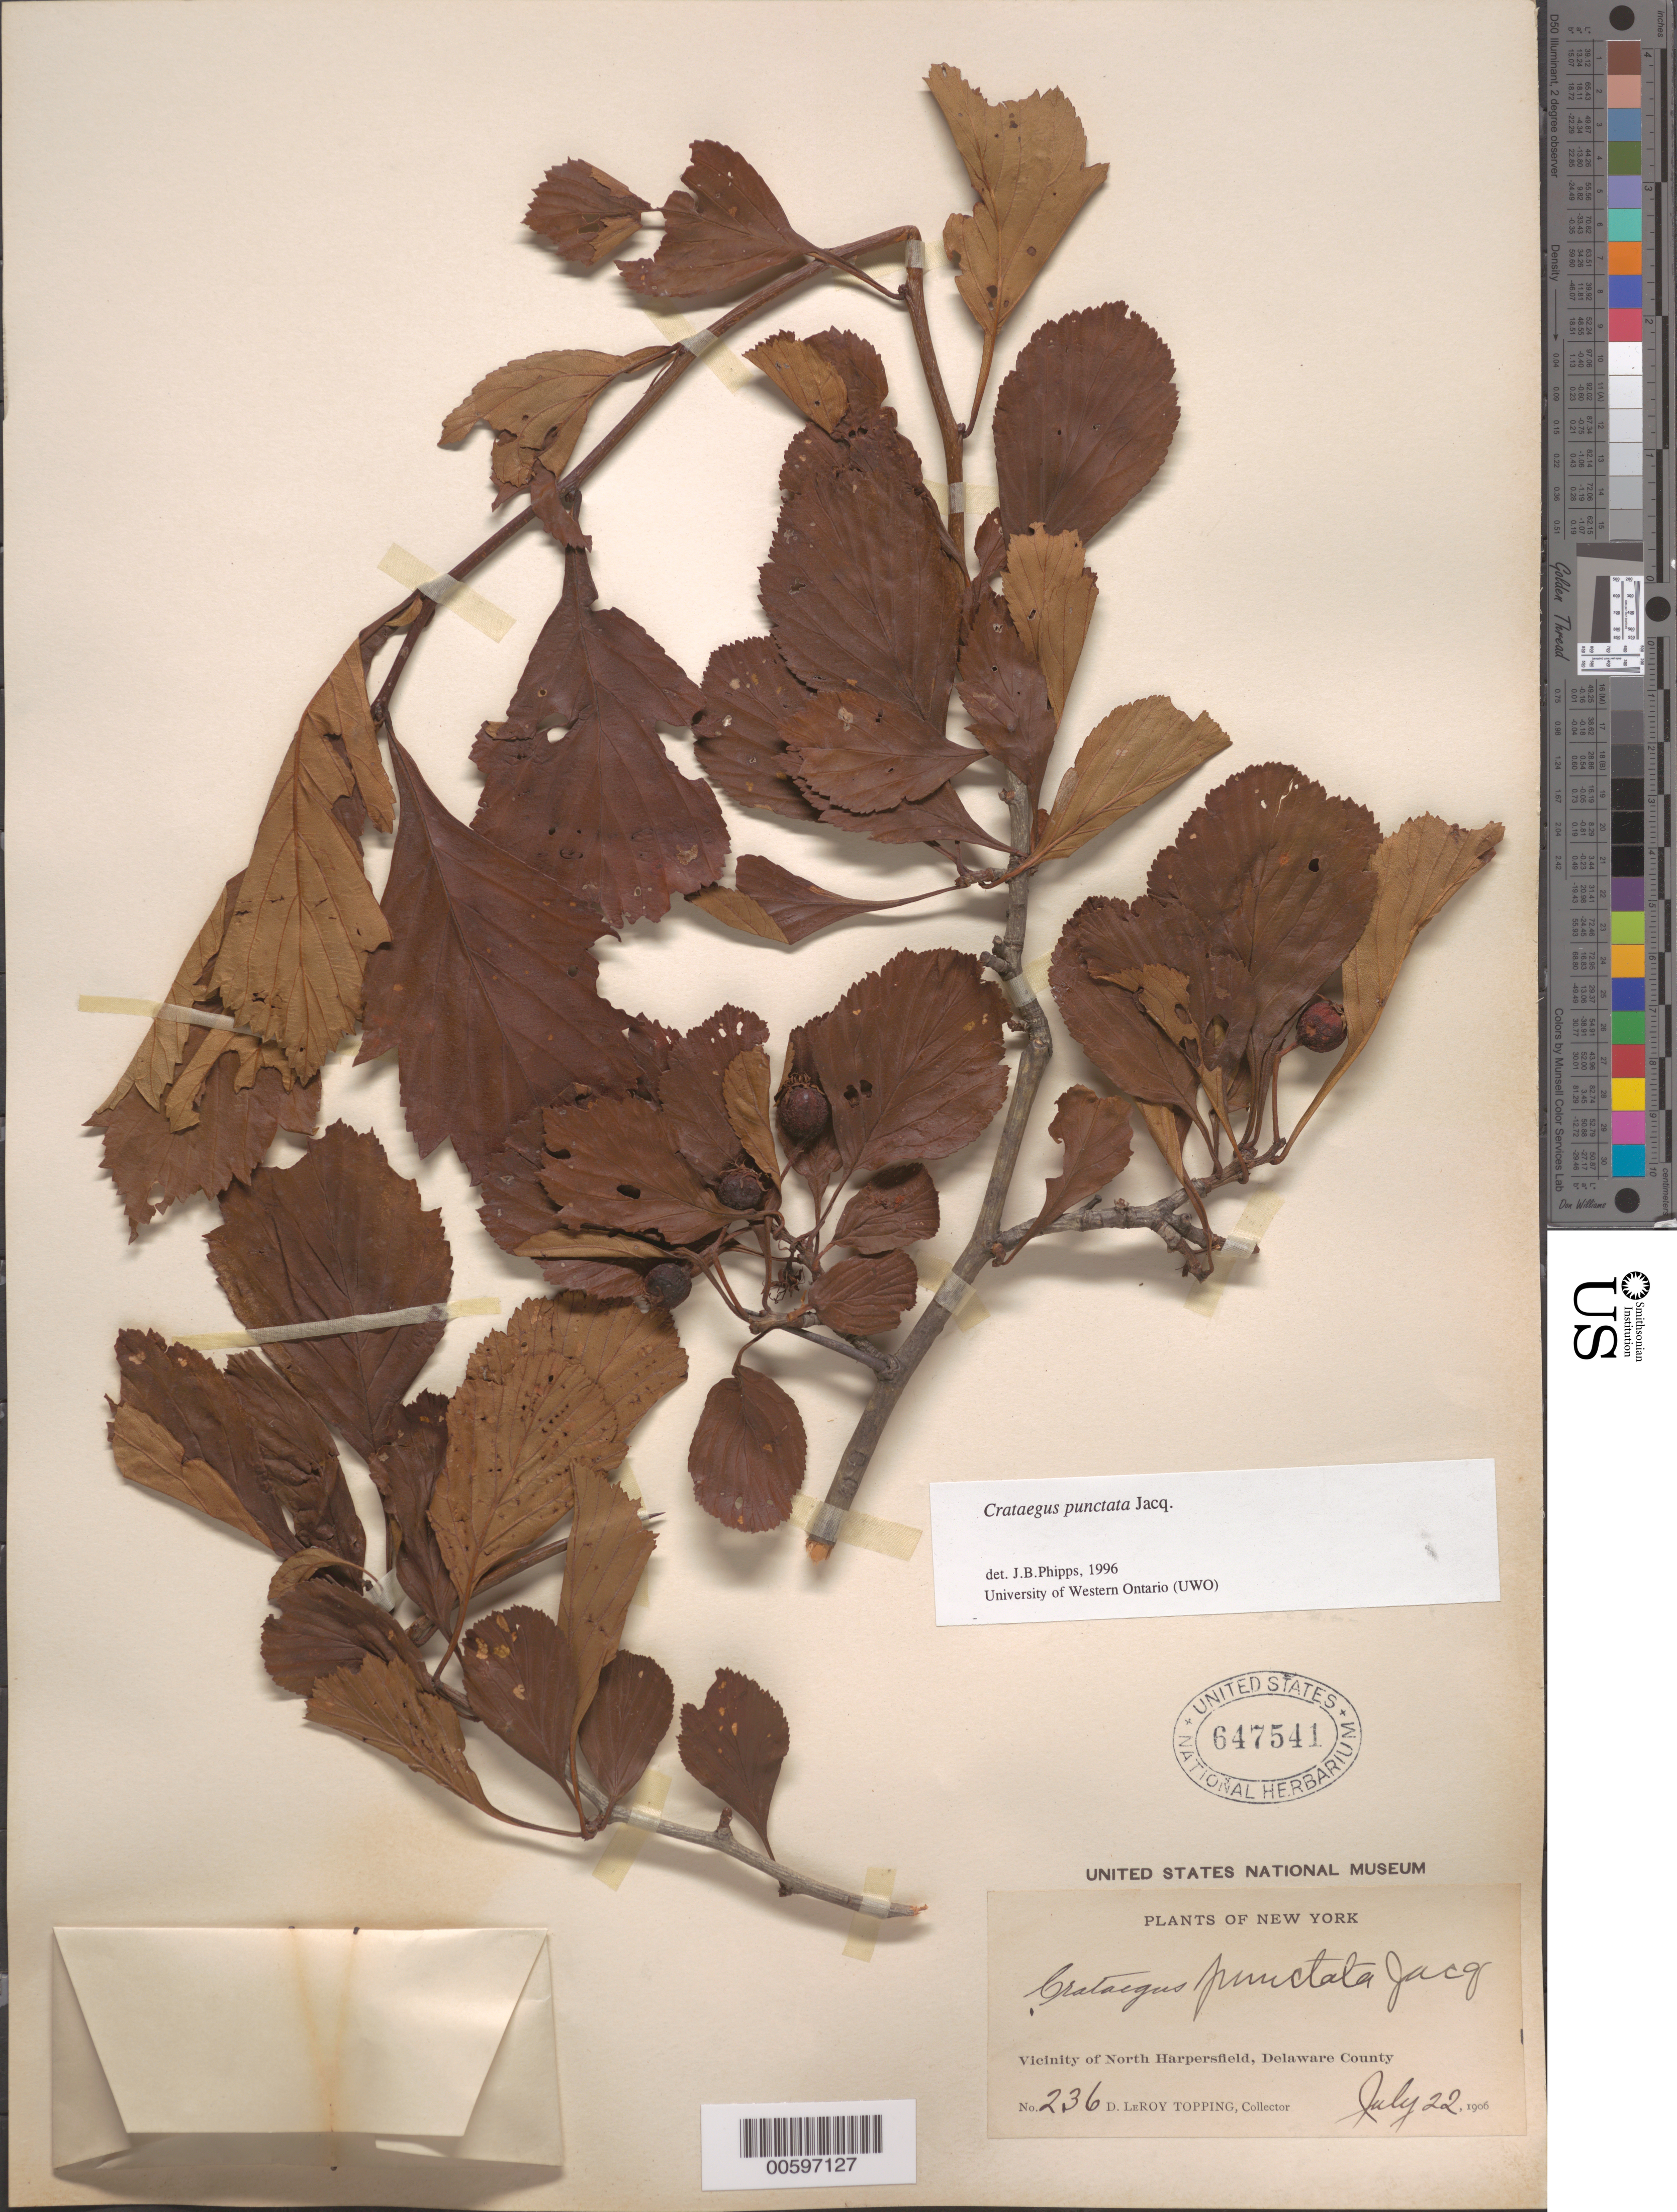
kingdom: Plantae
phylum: Tracheophyta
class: Magnoliopsida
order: Rosales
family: Rosaceae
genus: Crataegus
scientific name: Crataegus punctata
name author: Jacq.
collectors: D. L. Topping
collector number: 236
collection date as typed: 22 Jul 1906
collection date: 1906-07-22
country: United States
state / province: New York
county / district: Delaware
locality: Vicinity of North Harpersfield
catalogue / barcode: US 647541